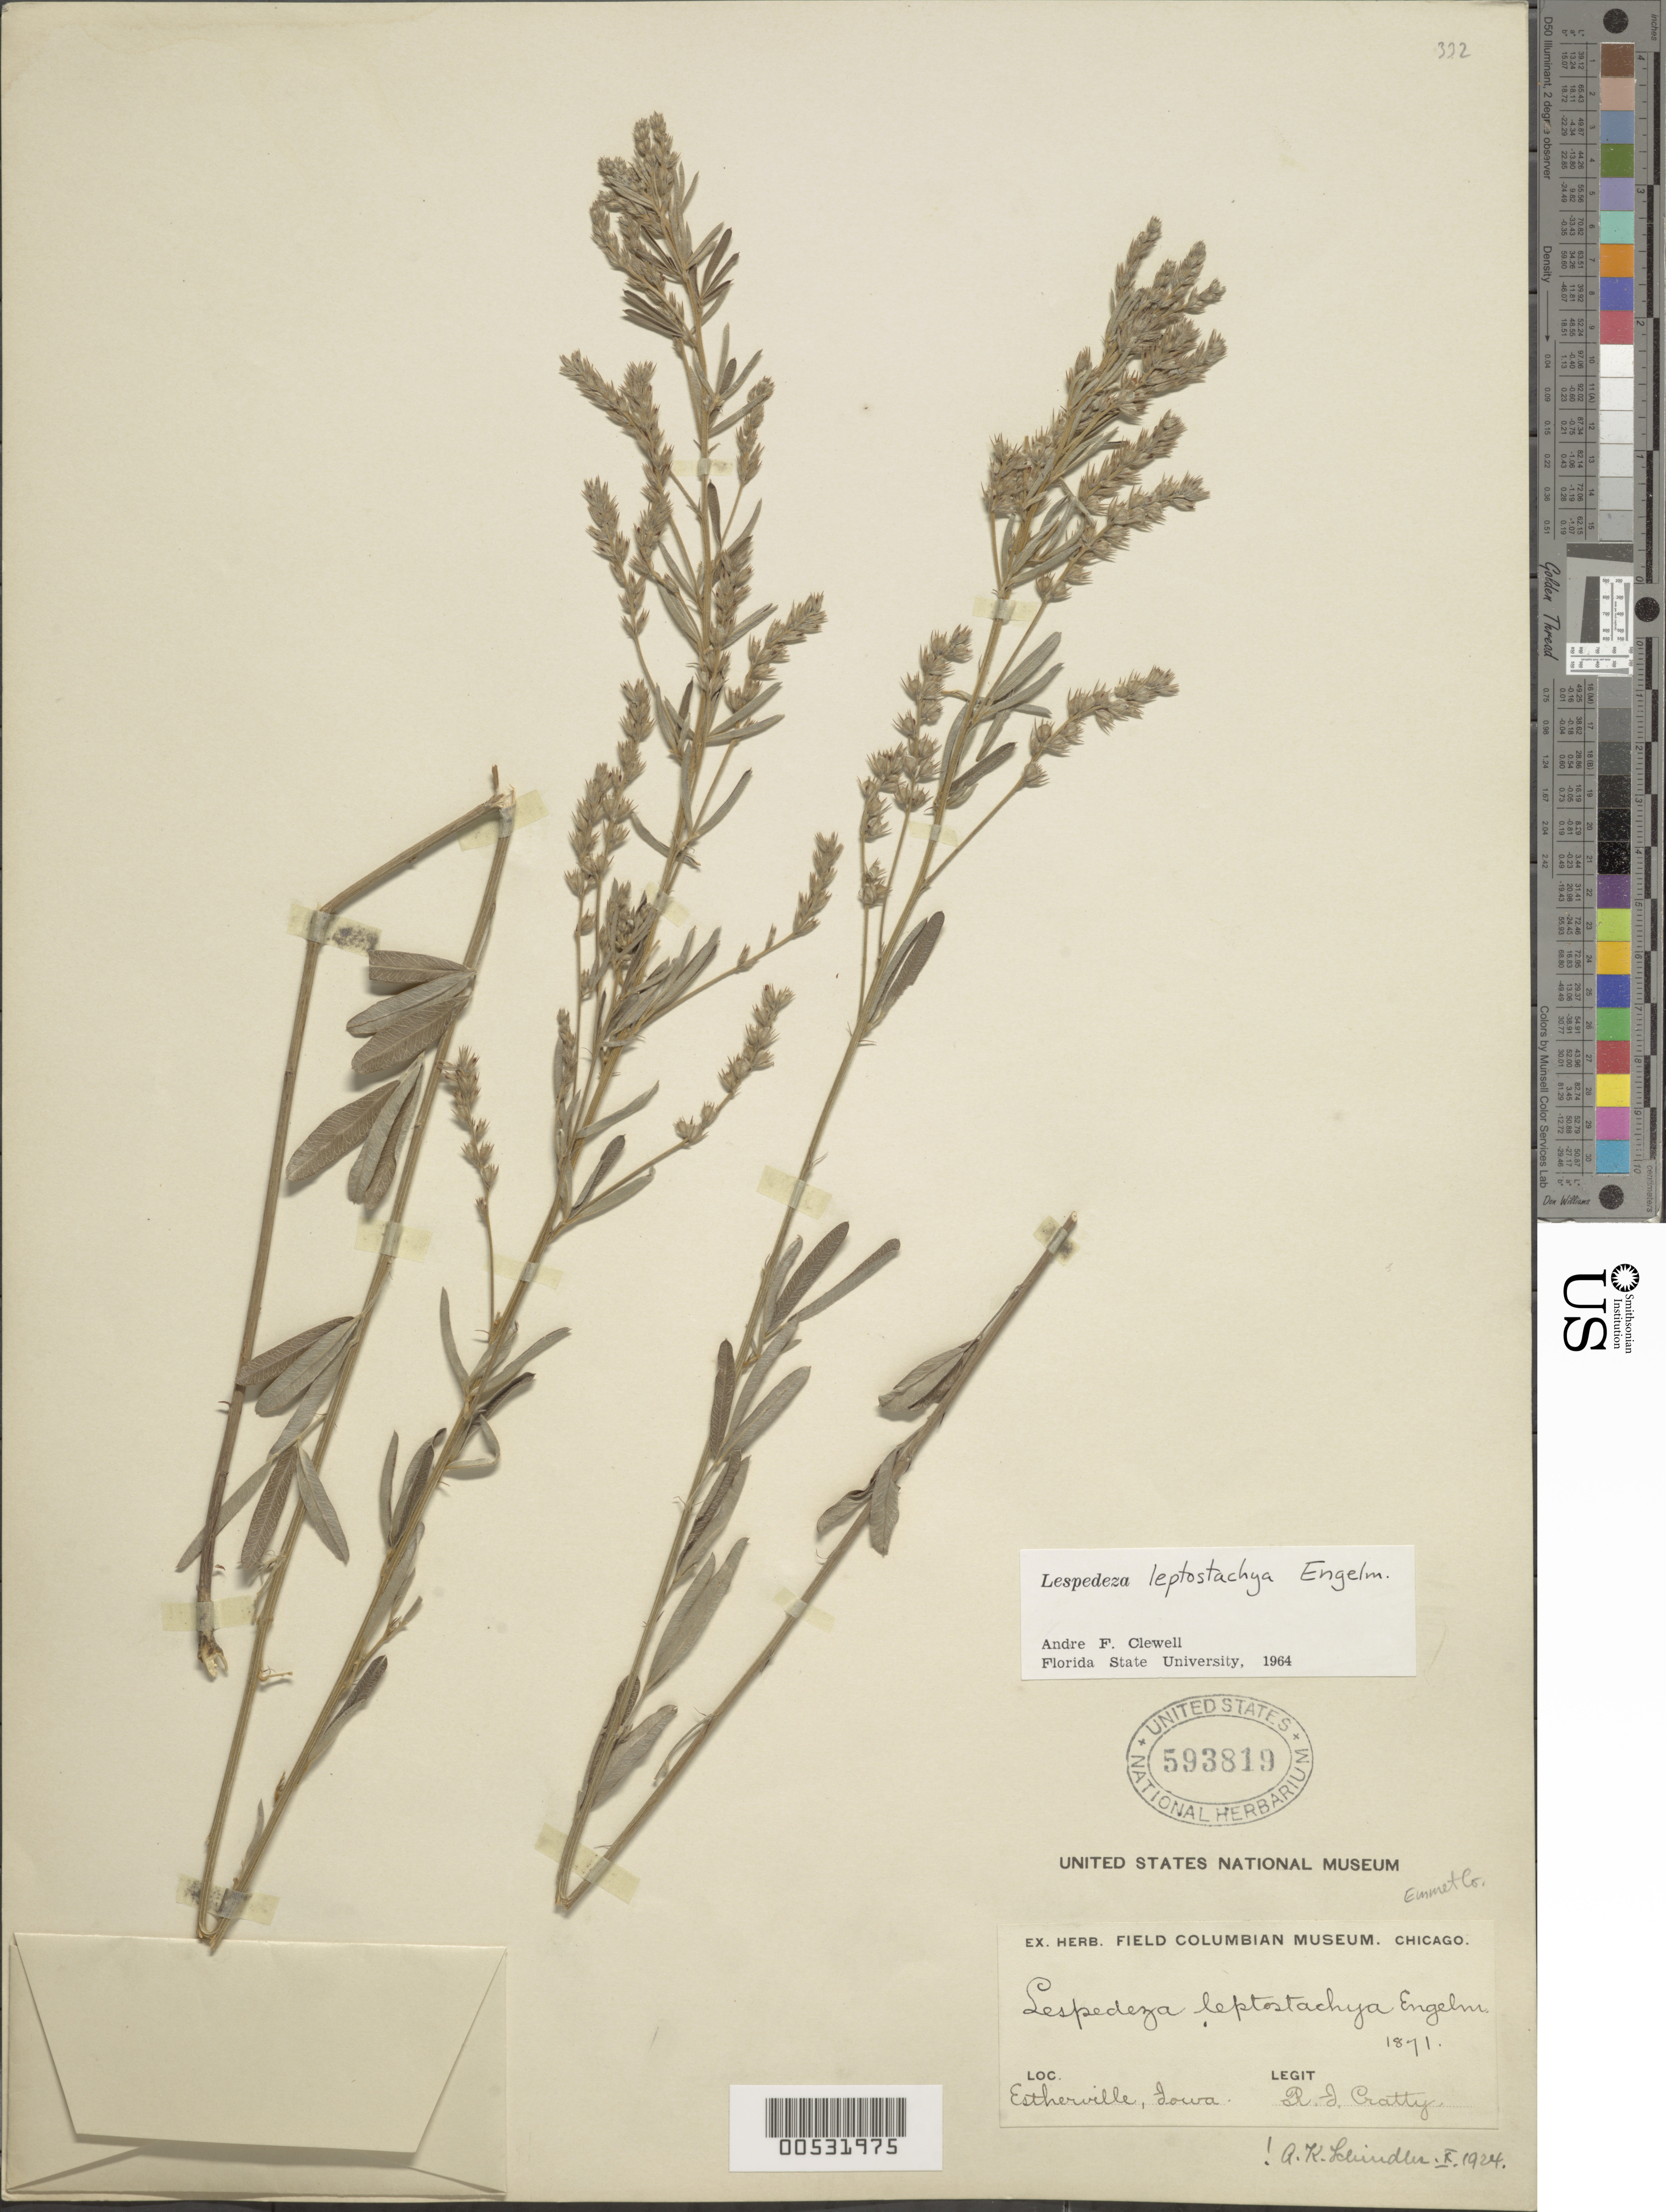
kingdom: Plantae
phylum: Tracheophyta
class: Magnoliopsida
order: Fabales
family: Fabaceae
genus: Lespedeza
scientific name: Lespedeza leptostachya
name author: Engelm.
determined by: Clewell, Andre Francis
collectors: R. Cratty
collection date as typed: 1871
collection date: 1871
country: United States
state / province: Iowa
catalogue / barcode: US 593819